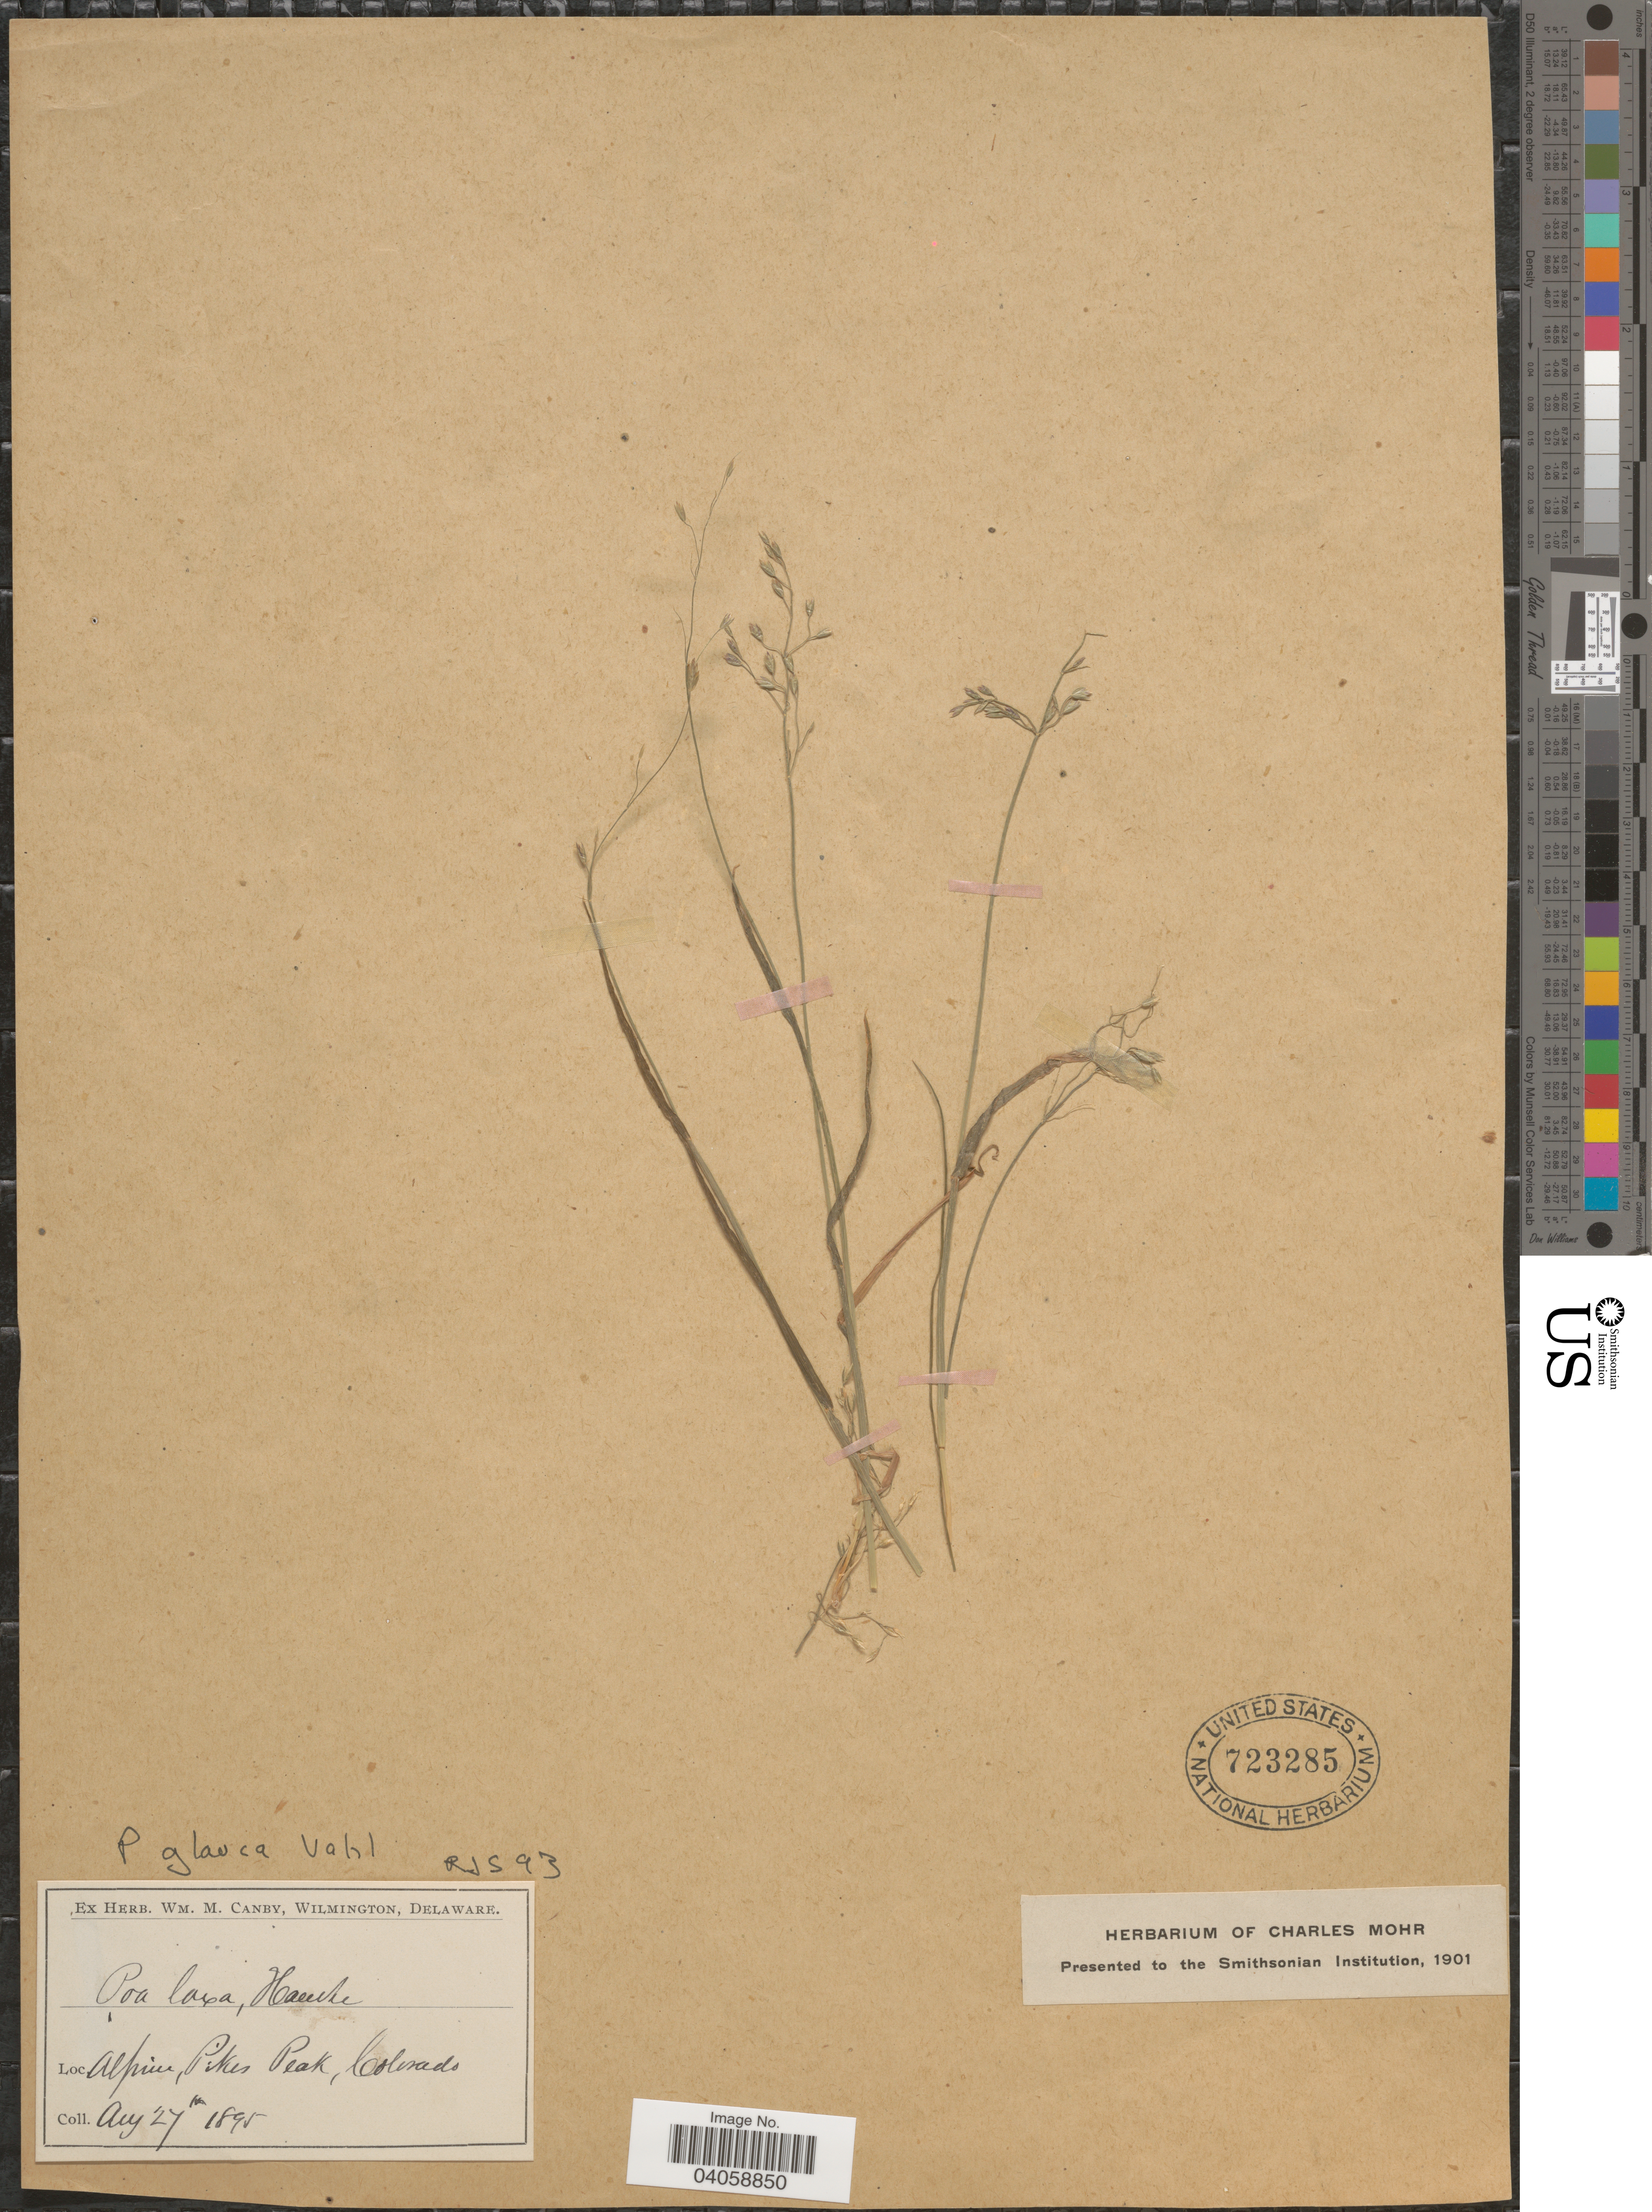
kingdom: Plantae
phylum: Tracheophyta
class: Liliopsida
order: Poales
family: Poaceae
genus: Poa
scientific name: Poa glauca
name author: Vahl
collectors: ex herb. W.M. Canby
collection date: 1895-08-27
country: United States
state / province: Colorado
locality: Alpine, Pikes Peak.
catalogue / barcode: US 723285